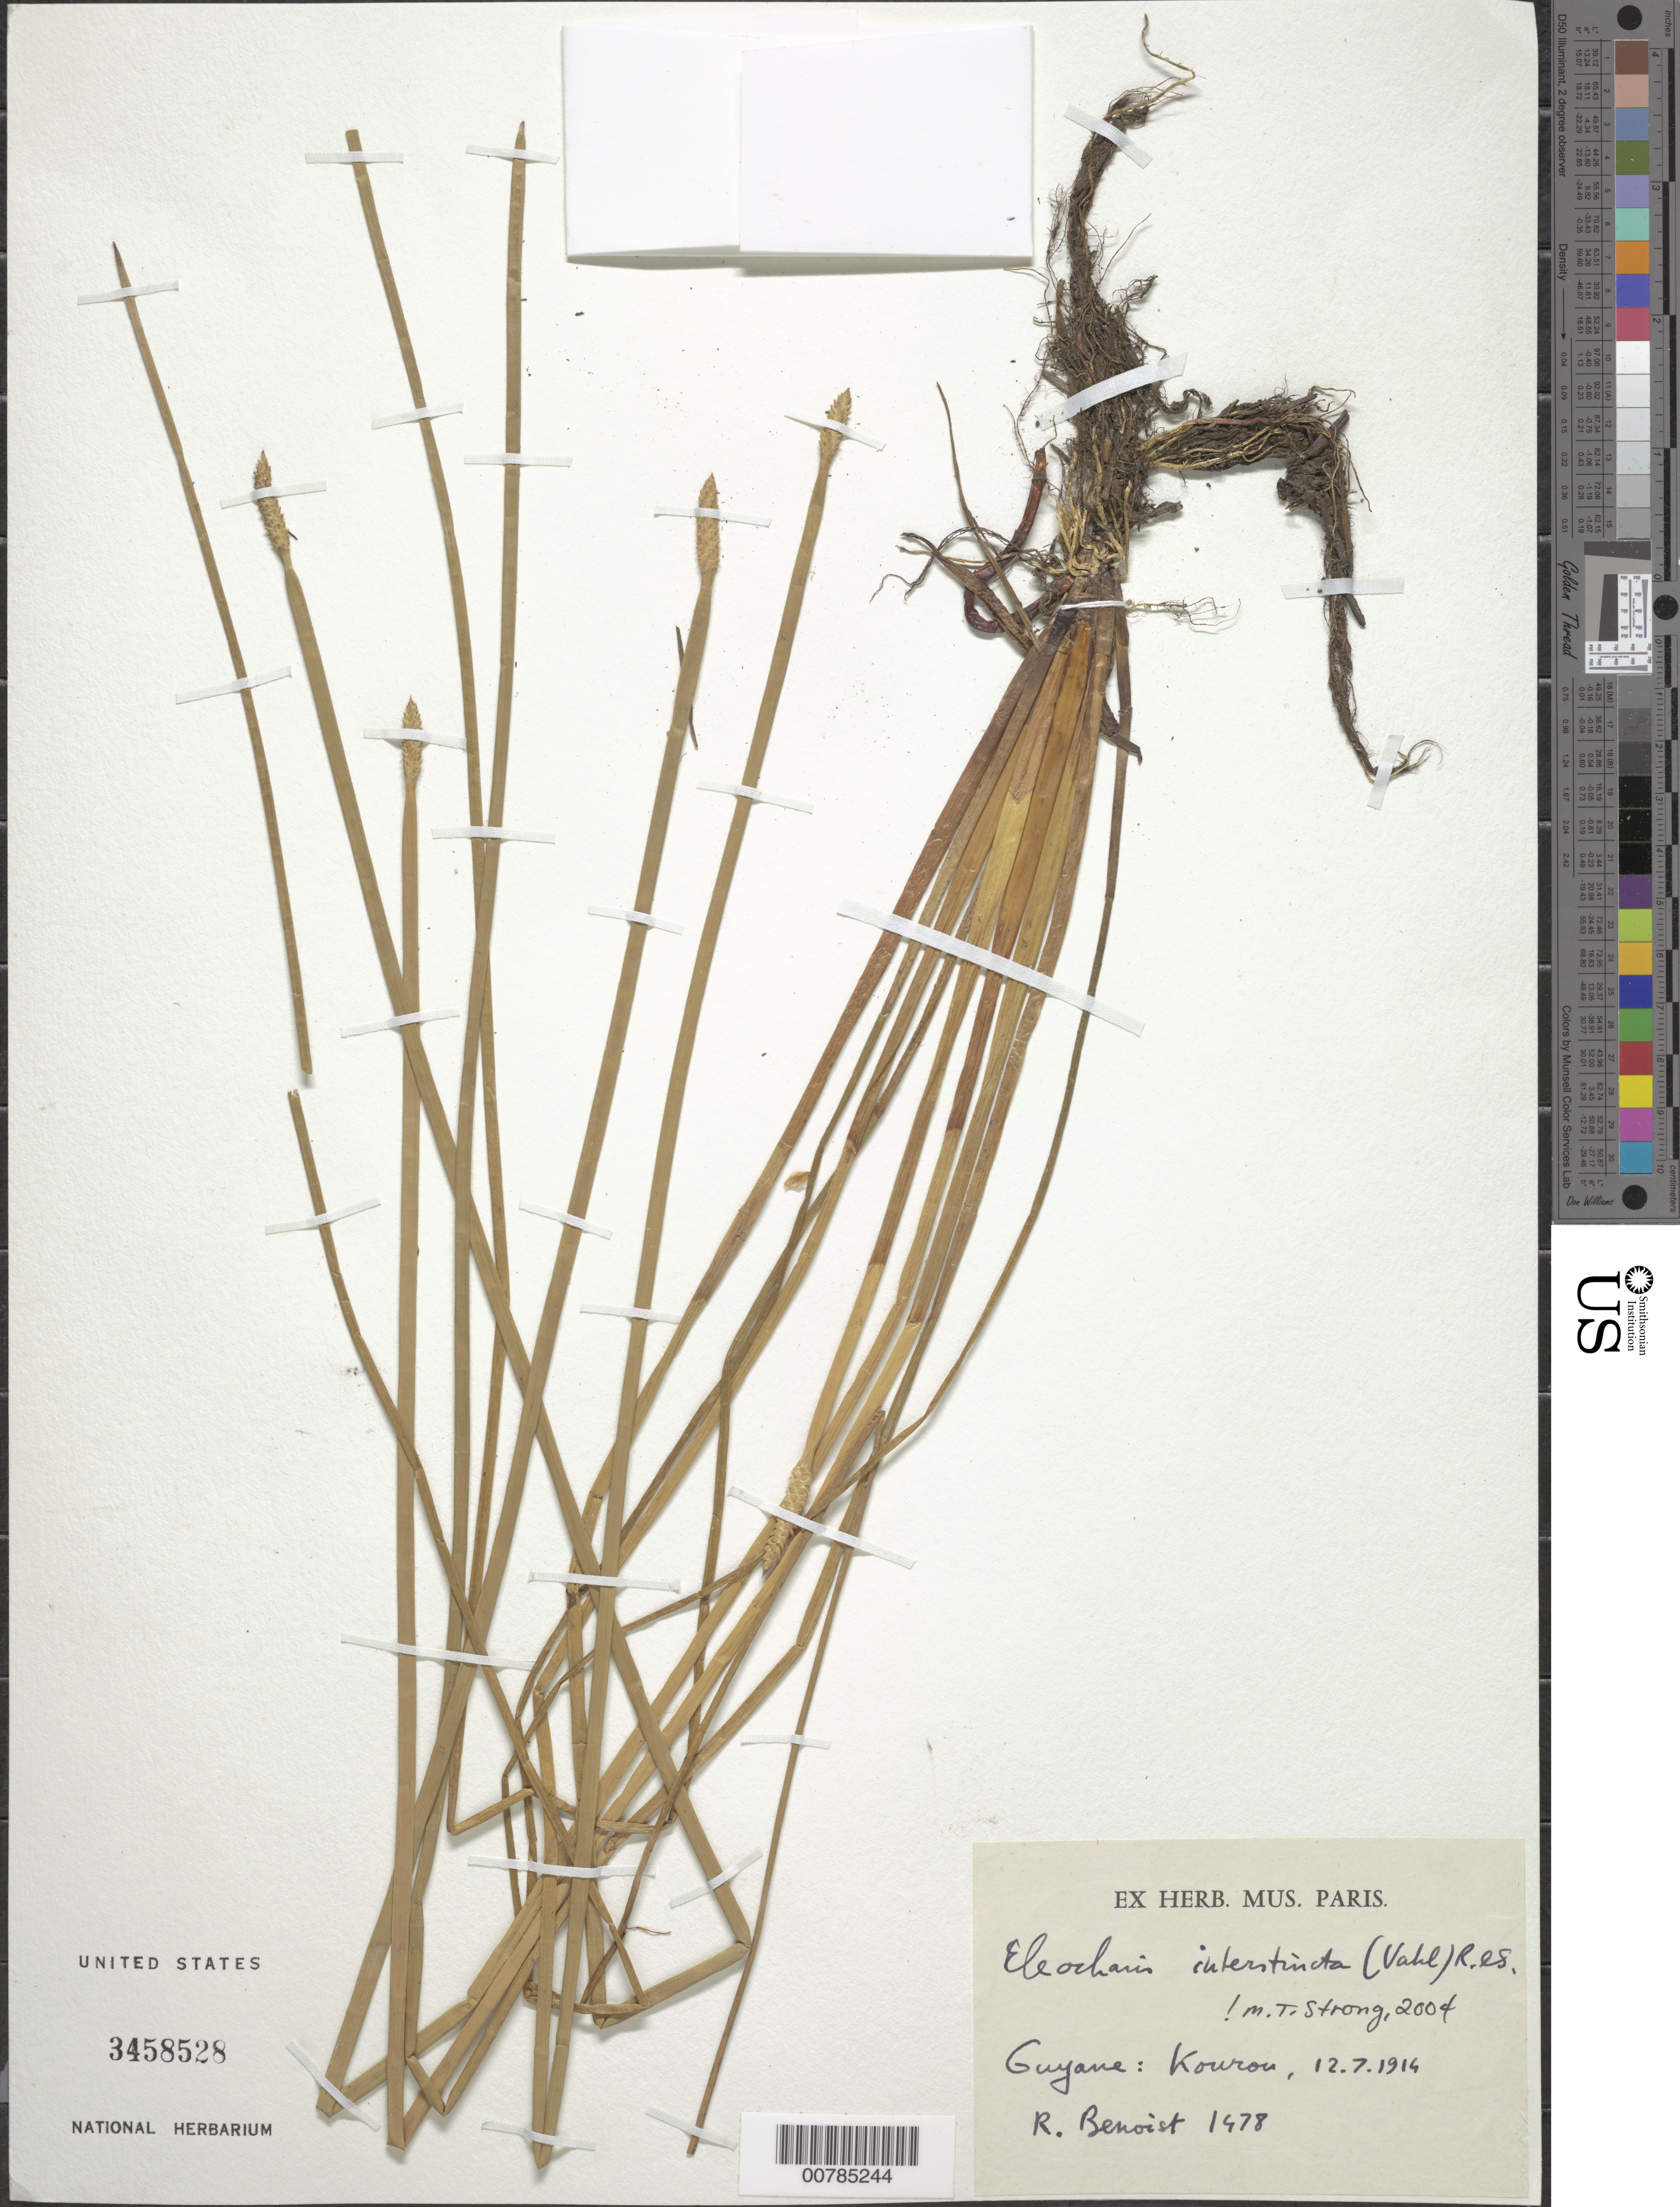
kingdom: Plantae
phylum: Tracheophyta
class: Liliopsida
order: Poales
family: Cyperaceae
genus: Eleocharis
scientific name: Eleocharis interstincta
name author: (Vahl) Roem. & Schult.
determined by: Strong, M. T., (US), Smithsonian Institution - National Museum of Natural History (UNITED STATES)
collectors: R. Benoist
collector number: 1478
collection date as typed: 12-Jul-14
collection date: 1914-07-12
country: French Guiana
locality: Kourou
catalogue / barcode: US 3458528